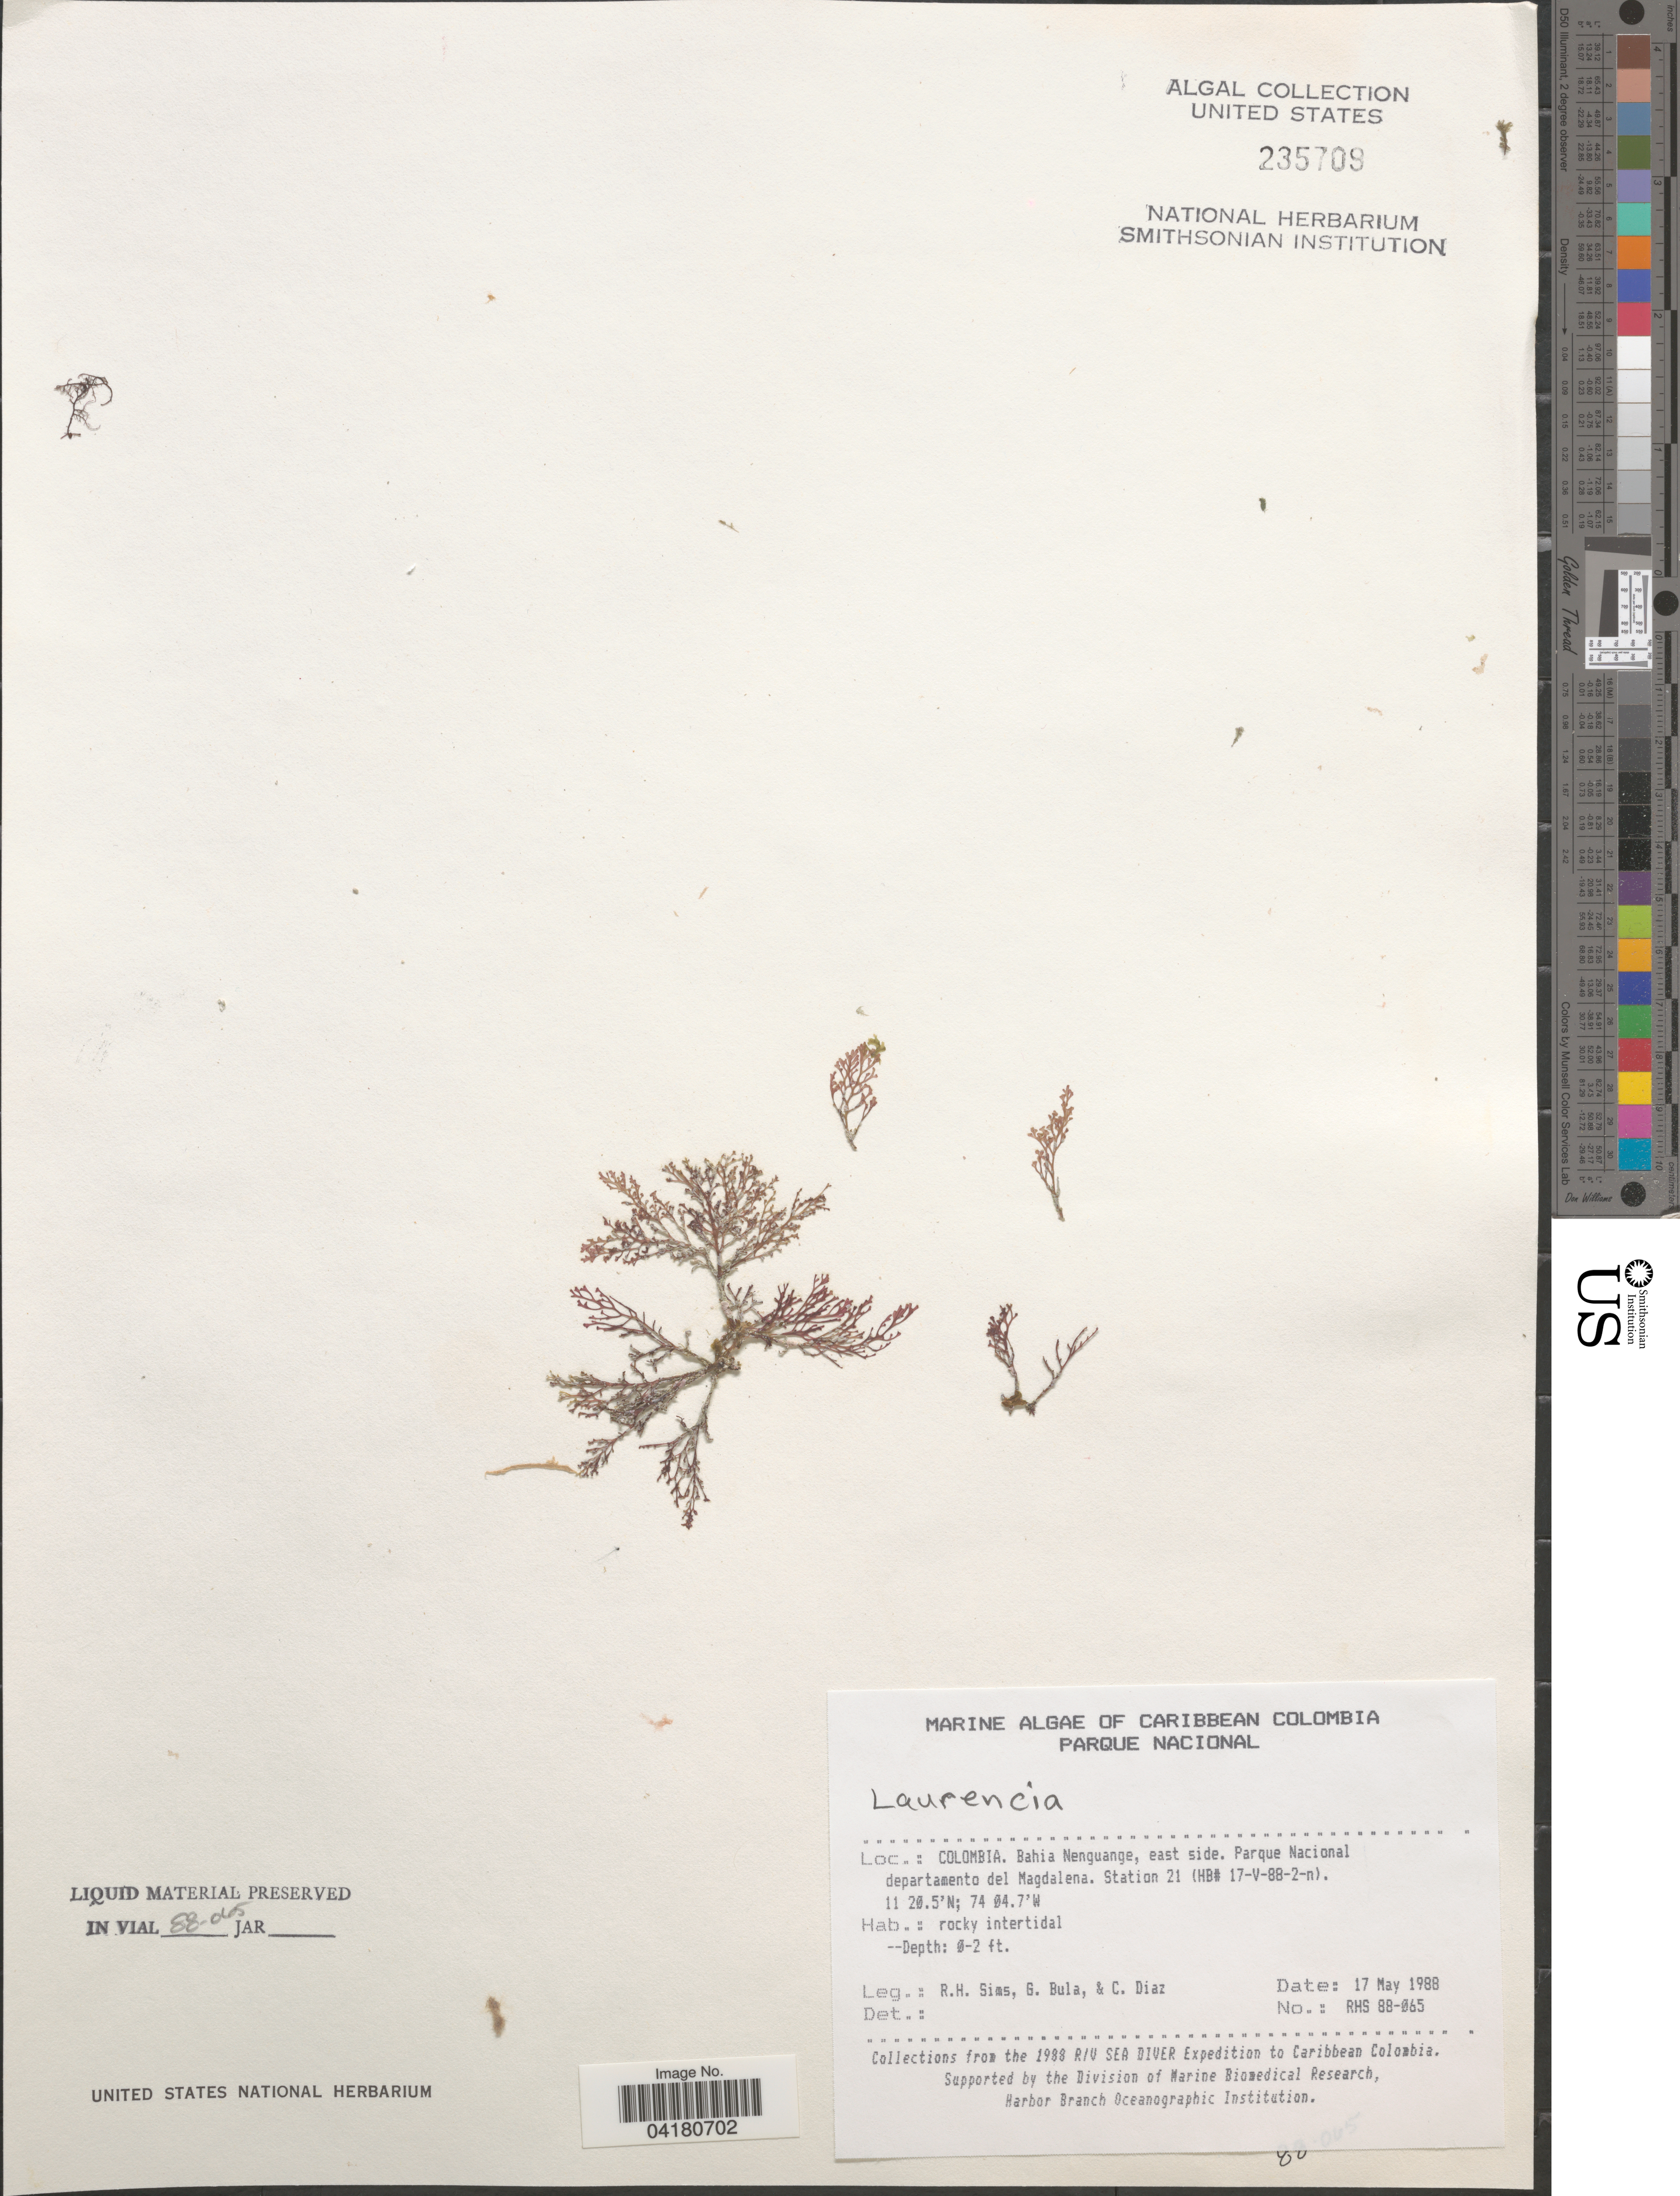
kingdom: Plantae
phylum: Rhodophyta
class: Florideophyceae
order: Ceramiales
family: Rhodomelaceae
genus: Laurencia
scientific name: Laurencia sp.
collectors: R. H. Sims, G. Bula & C. Díaz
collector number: RHS88-065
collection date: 1988-05-17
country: Colombia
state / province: Magdalena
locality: Caribbean Colombia. Bahia Nenguange, east side. Parque Nacional departamento del Magdalena. Station 21 (HB# 17-V-88-2-n). The 1988 R/V Sea Diver Expedition to Caribbean Colombia.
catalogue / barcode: US 235709